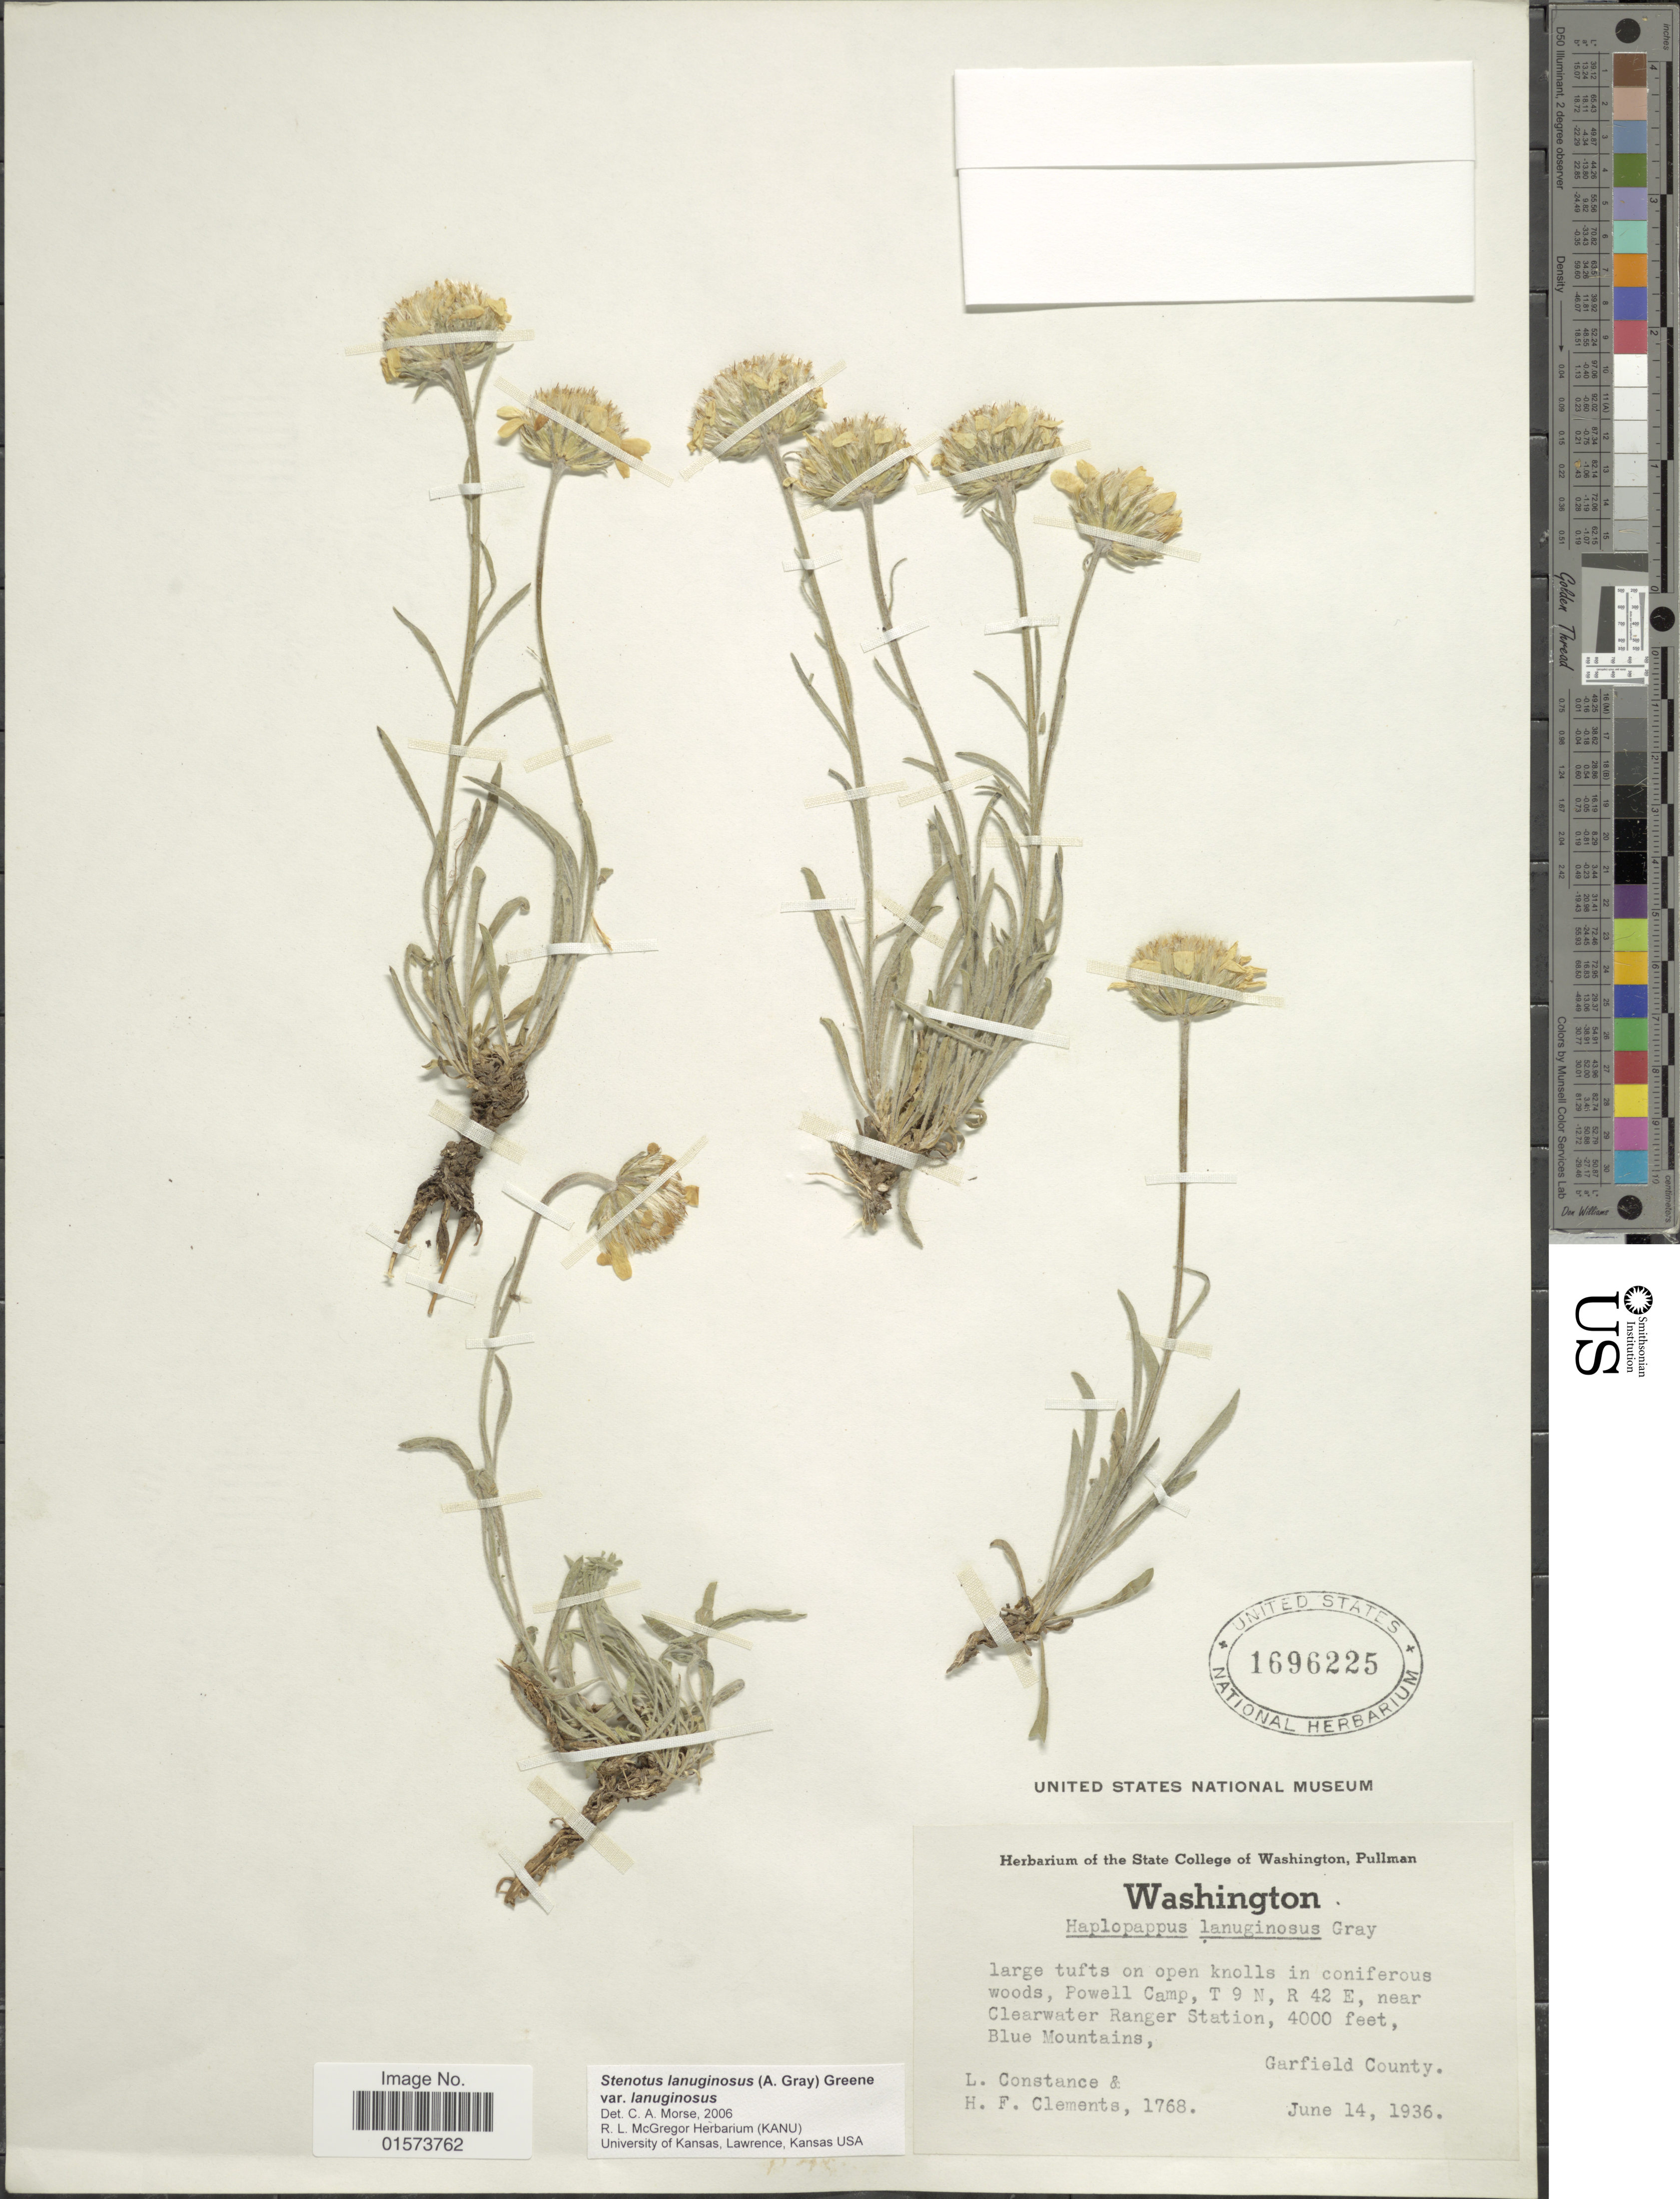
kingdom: Plantae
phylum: Tracheophyta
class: Magnoliopsida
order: Asterales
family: Asteraceae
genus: Stenotus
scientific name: Stenotus lanuginosus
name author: (A. Gray) Greene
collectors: L. Constance & H. Clements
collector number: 1768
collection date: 1936-06-14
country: United States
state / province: Washington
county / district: Garfield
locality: Powell Camp, T9N, R42E, near Clearwater Ranger Station, Blue Mountains, Garfield County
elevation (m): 1219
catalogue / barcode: US 1696225